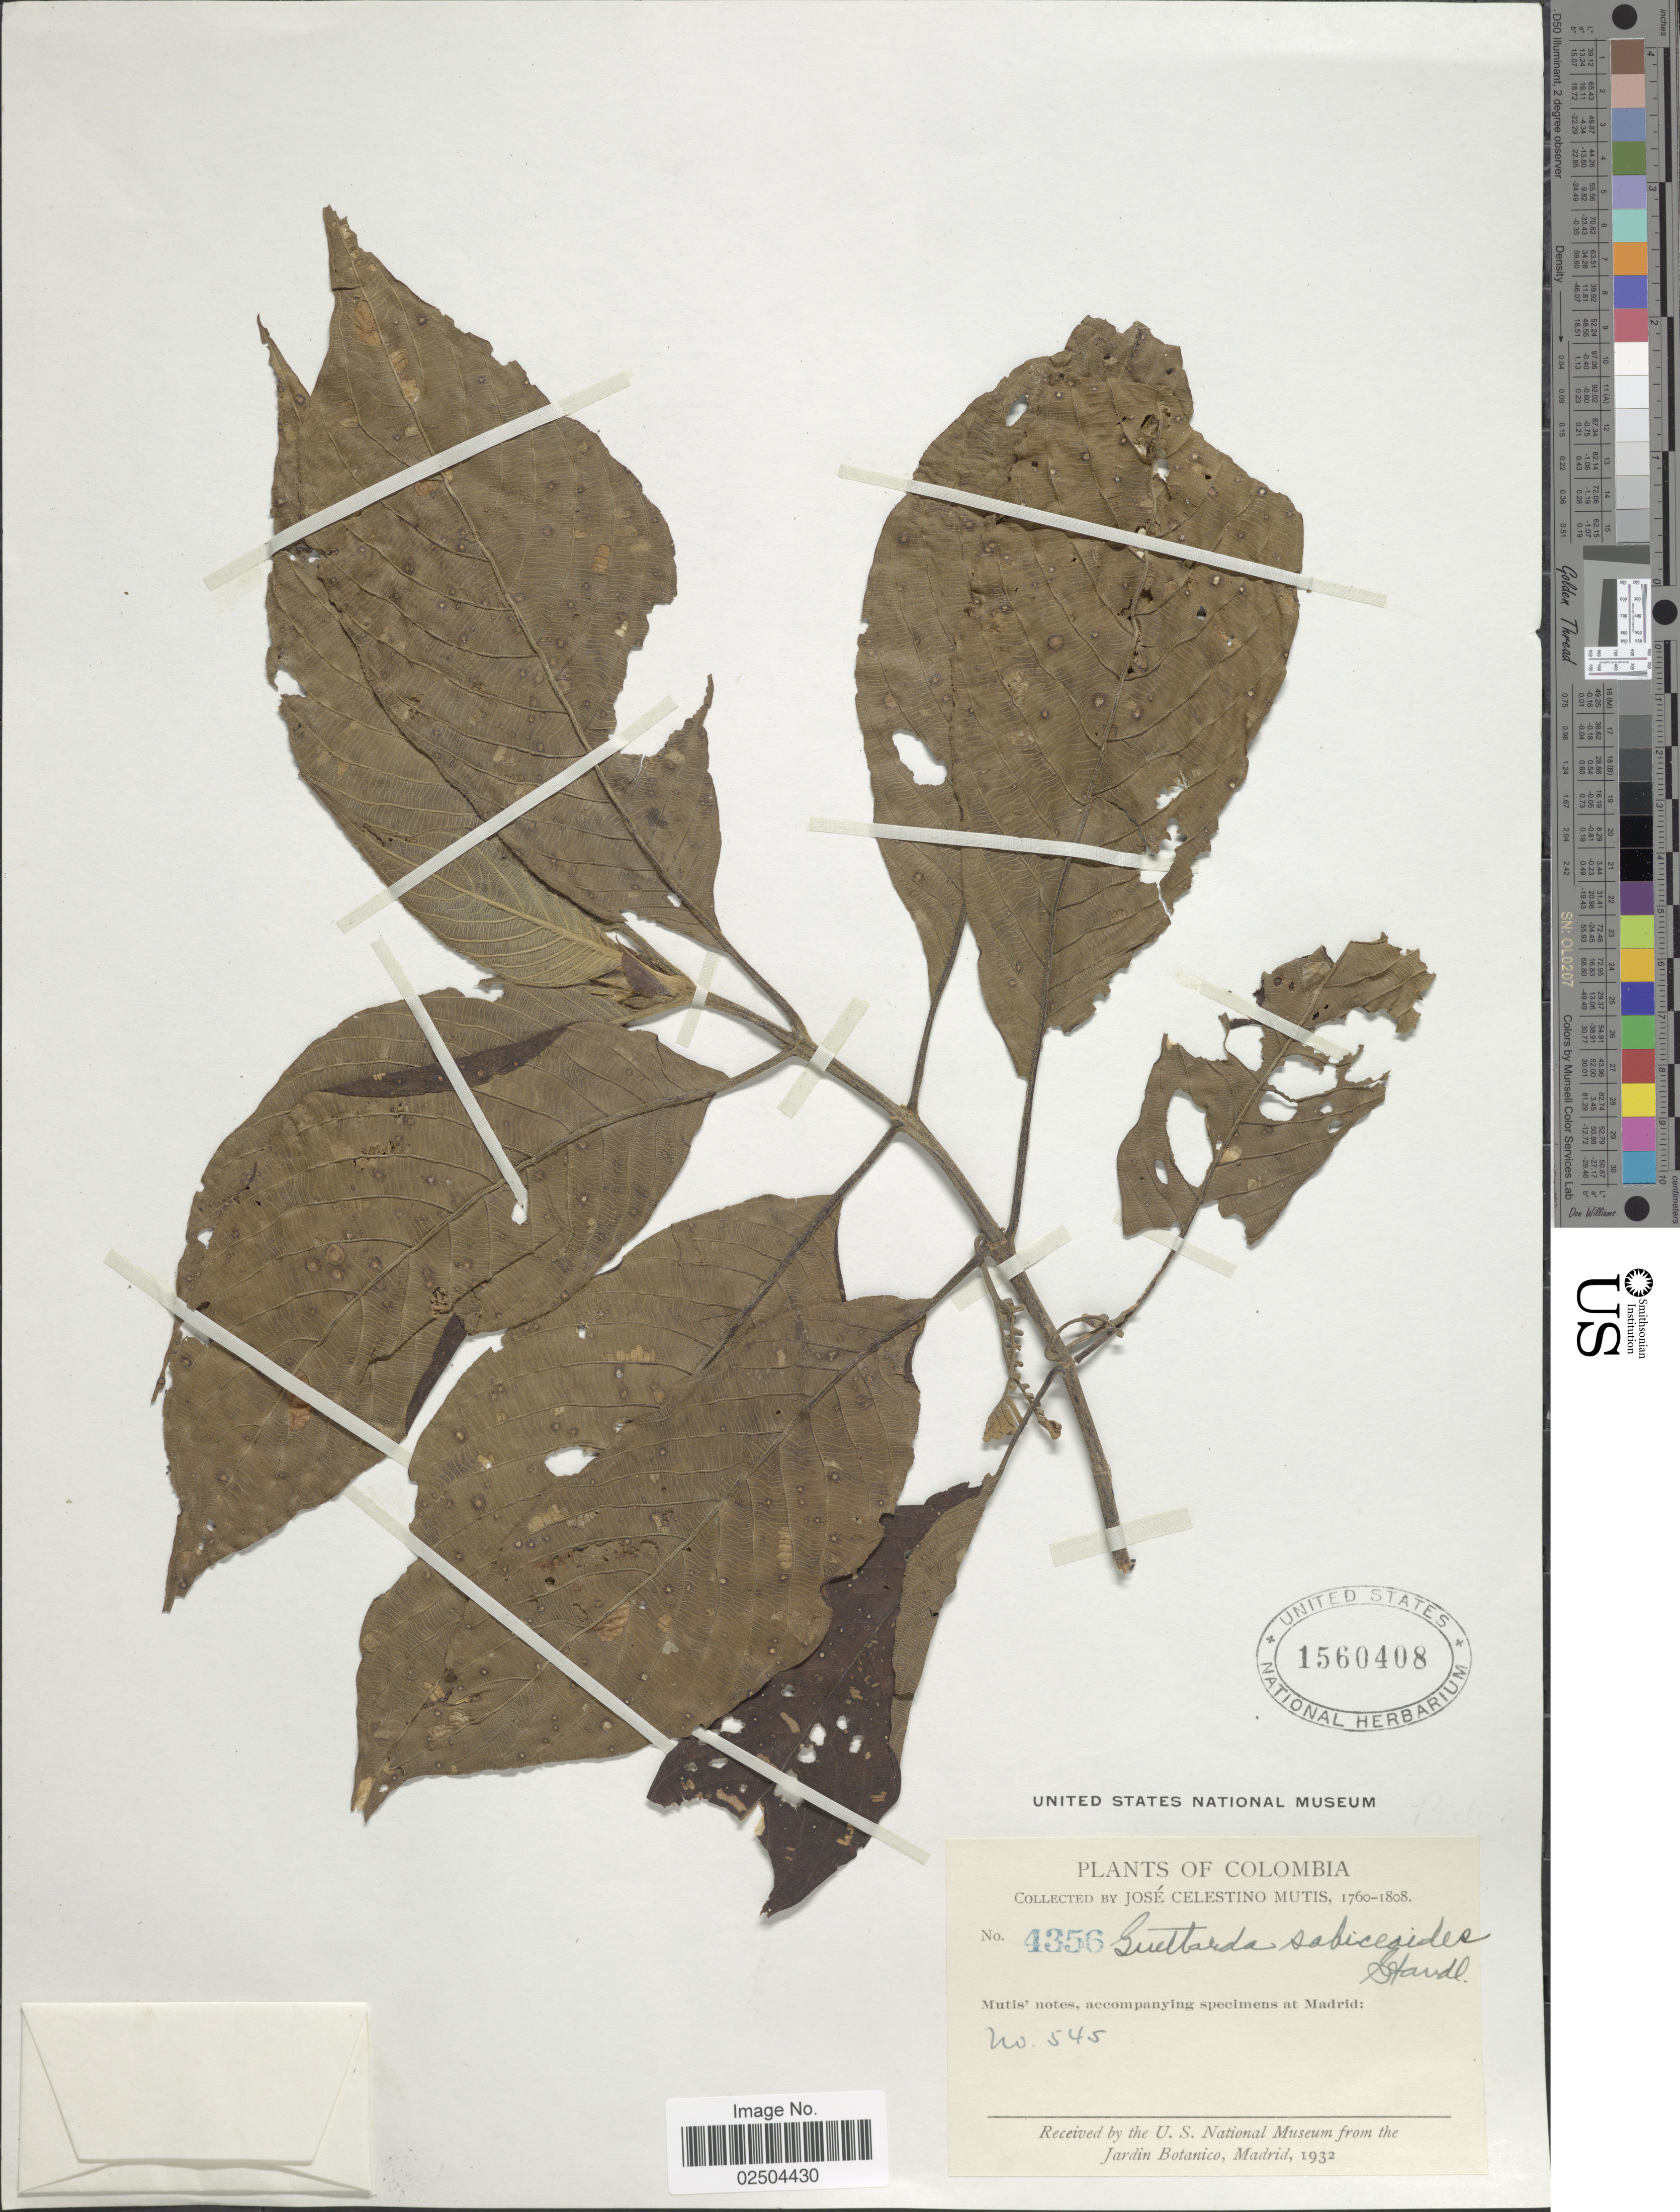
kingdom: Plantae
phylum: Tracheophyta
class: Magnoliopsida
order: Gentianales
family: Rubiaceae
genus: Guettarda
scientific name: Guettarda crispiflora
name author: Vahl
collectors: J. C. B. Mutis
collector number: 4356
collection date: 1760/1808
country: Colombia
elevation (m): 1760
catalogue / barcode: US 1560408